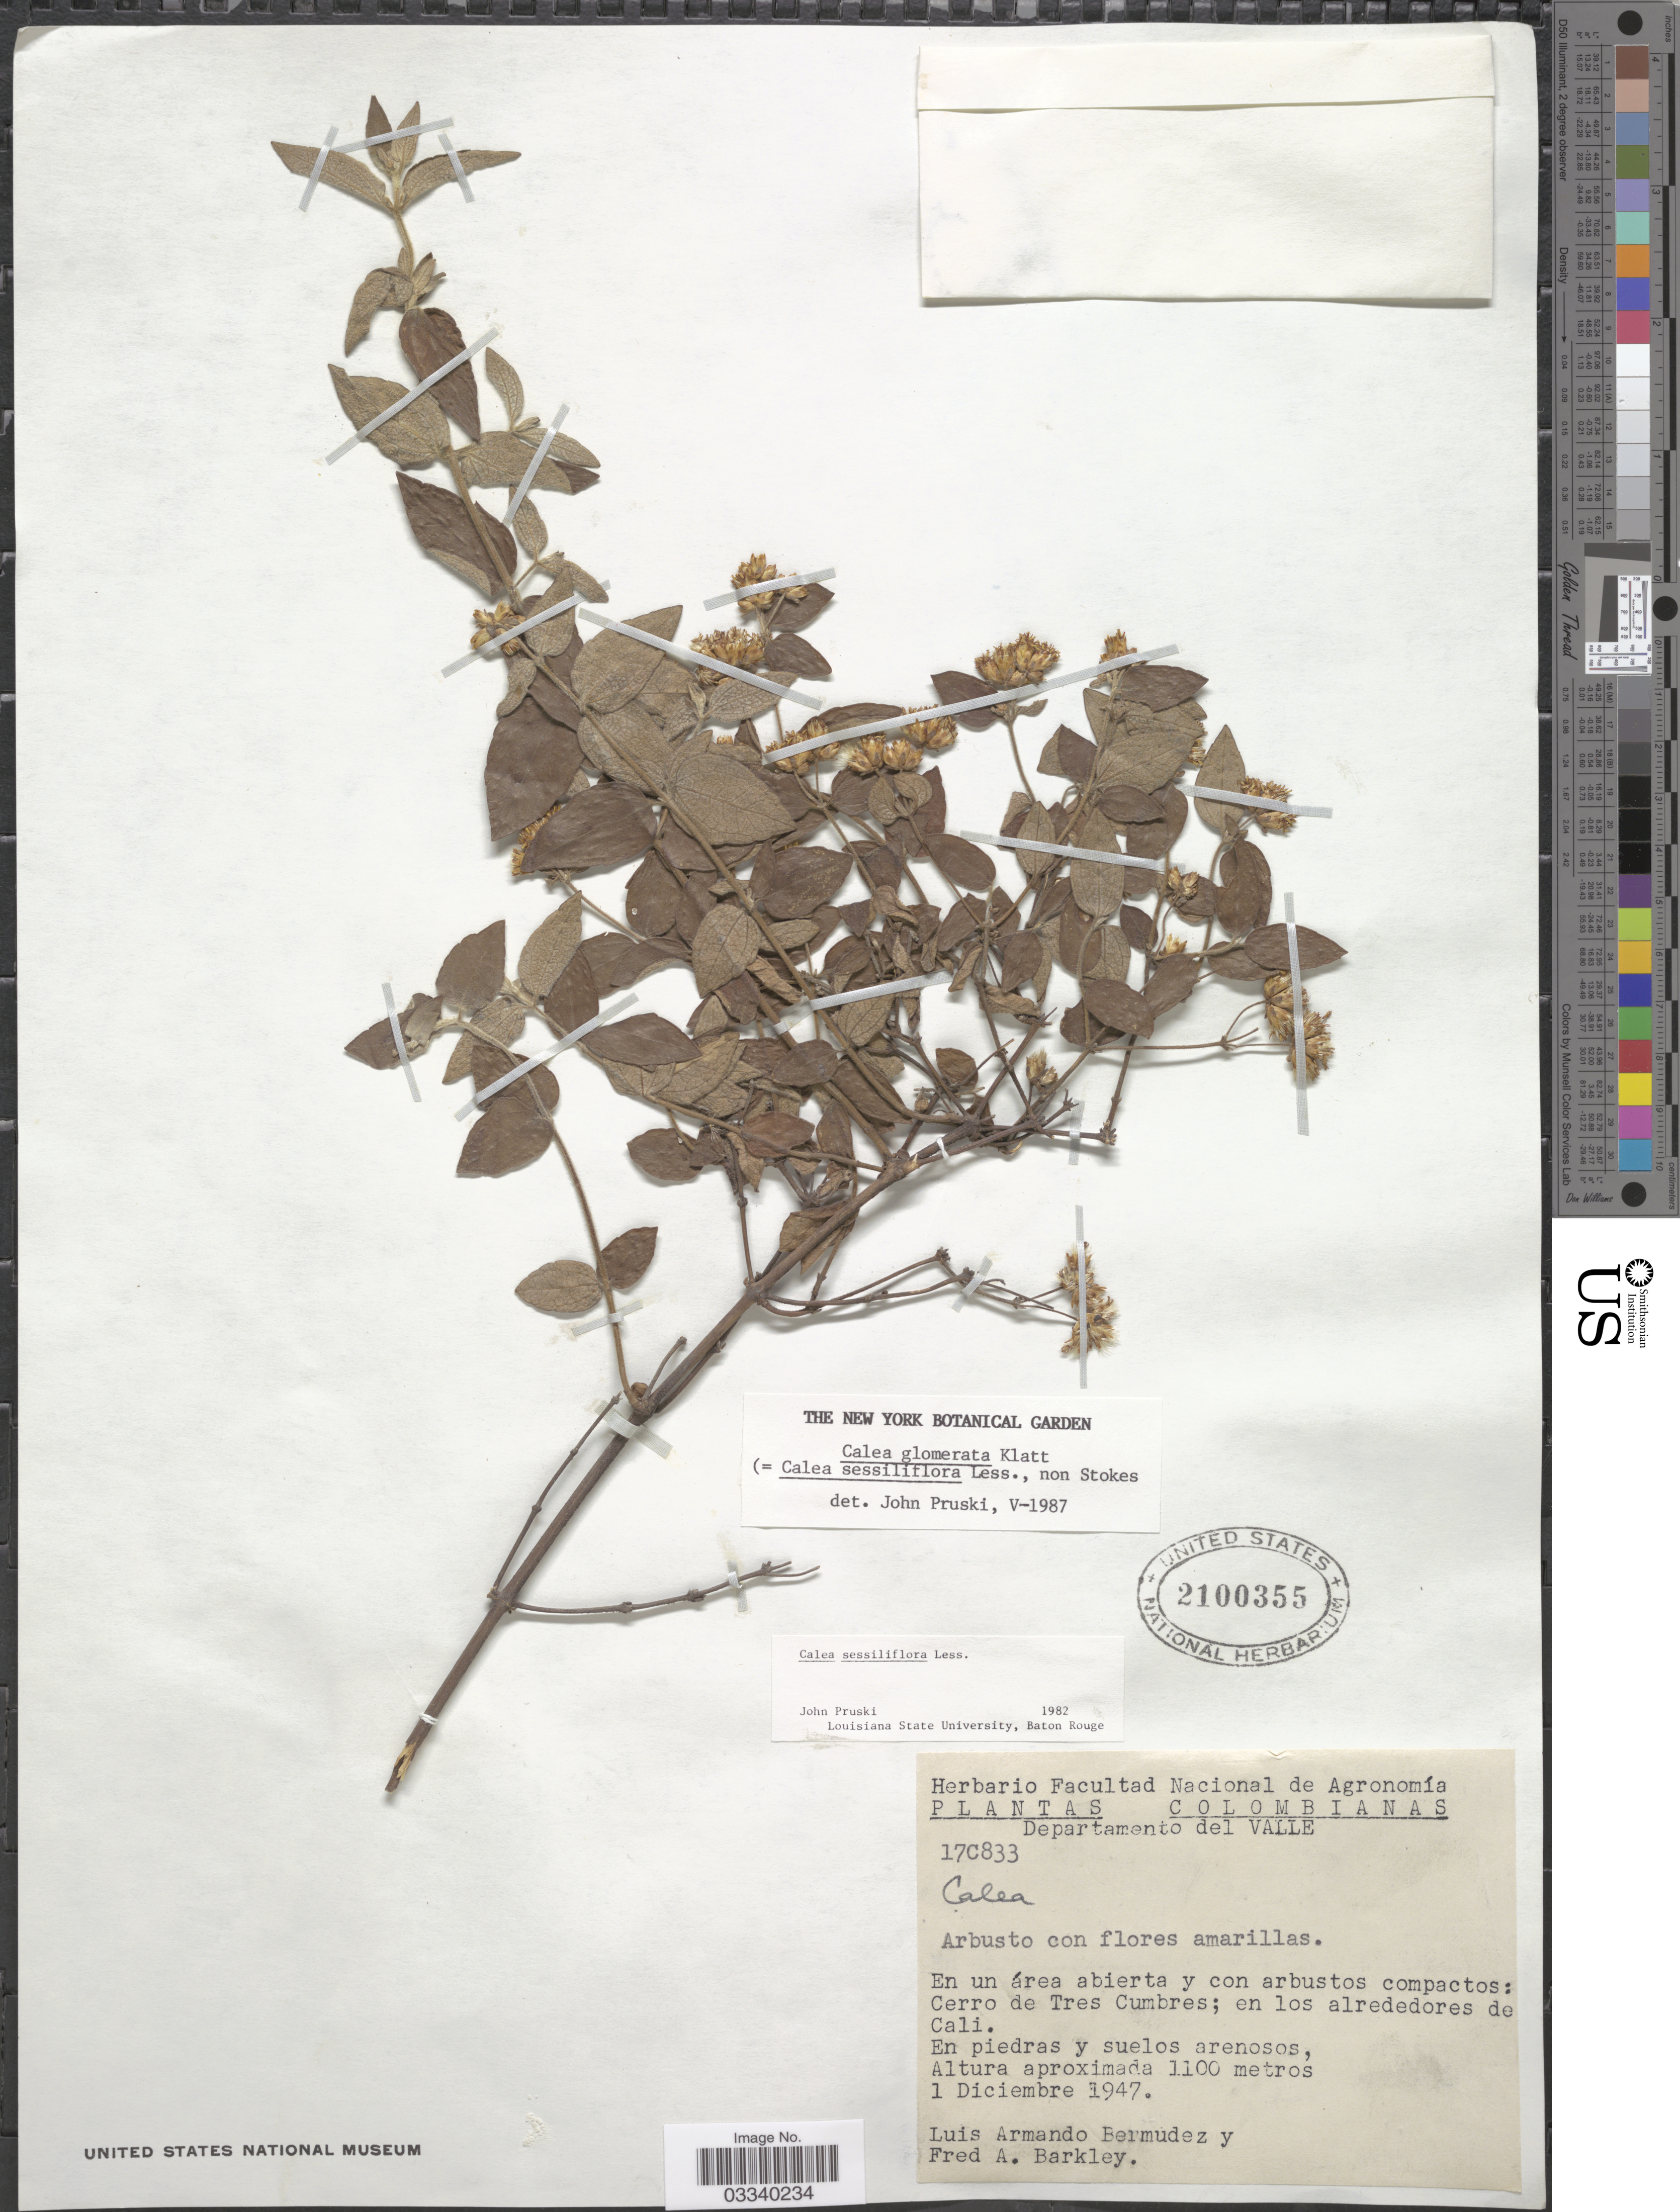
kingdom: Plantae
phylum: Tracheophyta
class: Magnoliopsida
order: Asterales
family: Asteraceae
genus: Calea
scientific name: Calea sessiliflora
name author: Less.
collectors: L. Bermudez & F. A. Barkley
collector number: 17C833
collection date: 1947-12-01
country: Colombia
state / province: Valle del Cauca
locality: Departamento del Valle. Cerro de Tres Cumbres; en los alrededores de Cali.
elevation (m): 1100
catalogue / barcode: US 2100355